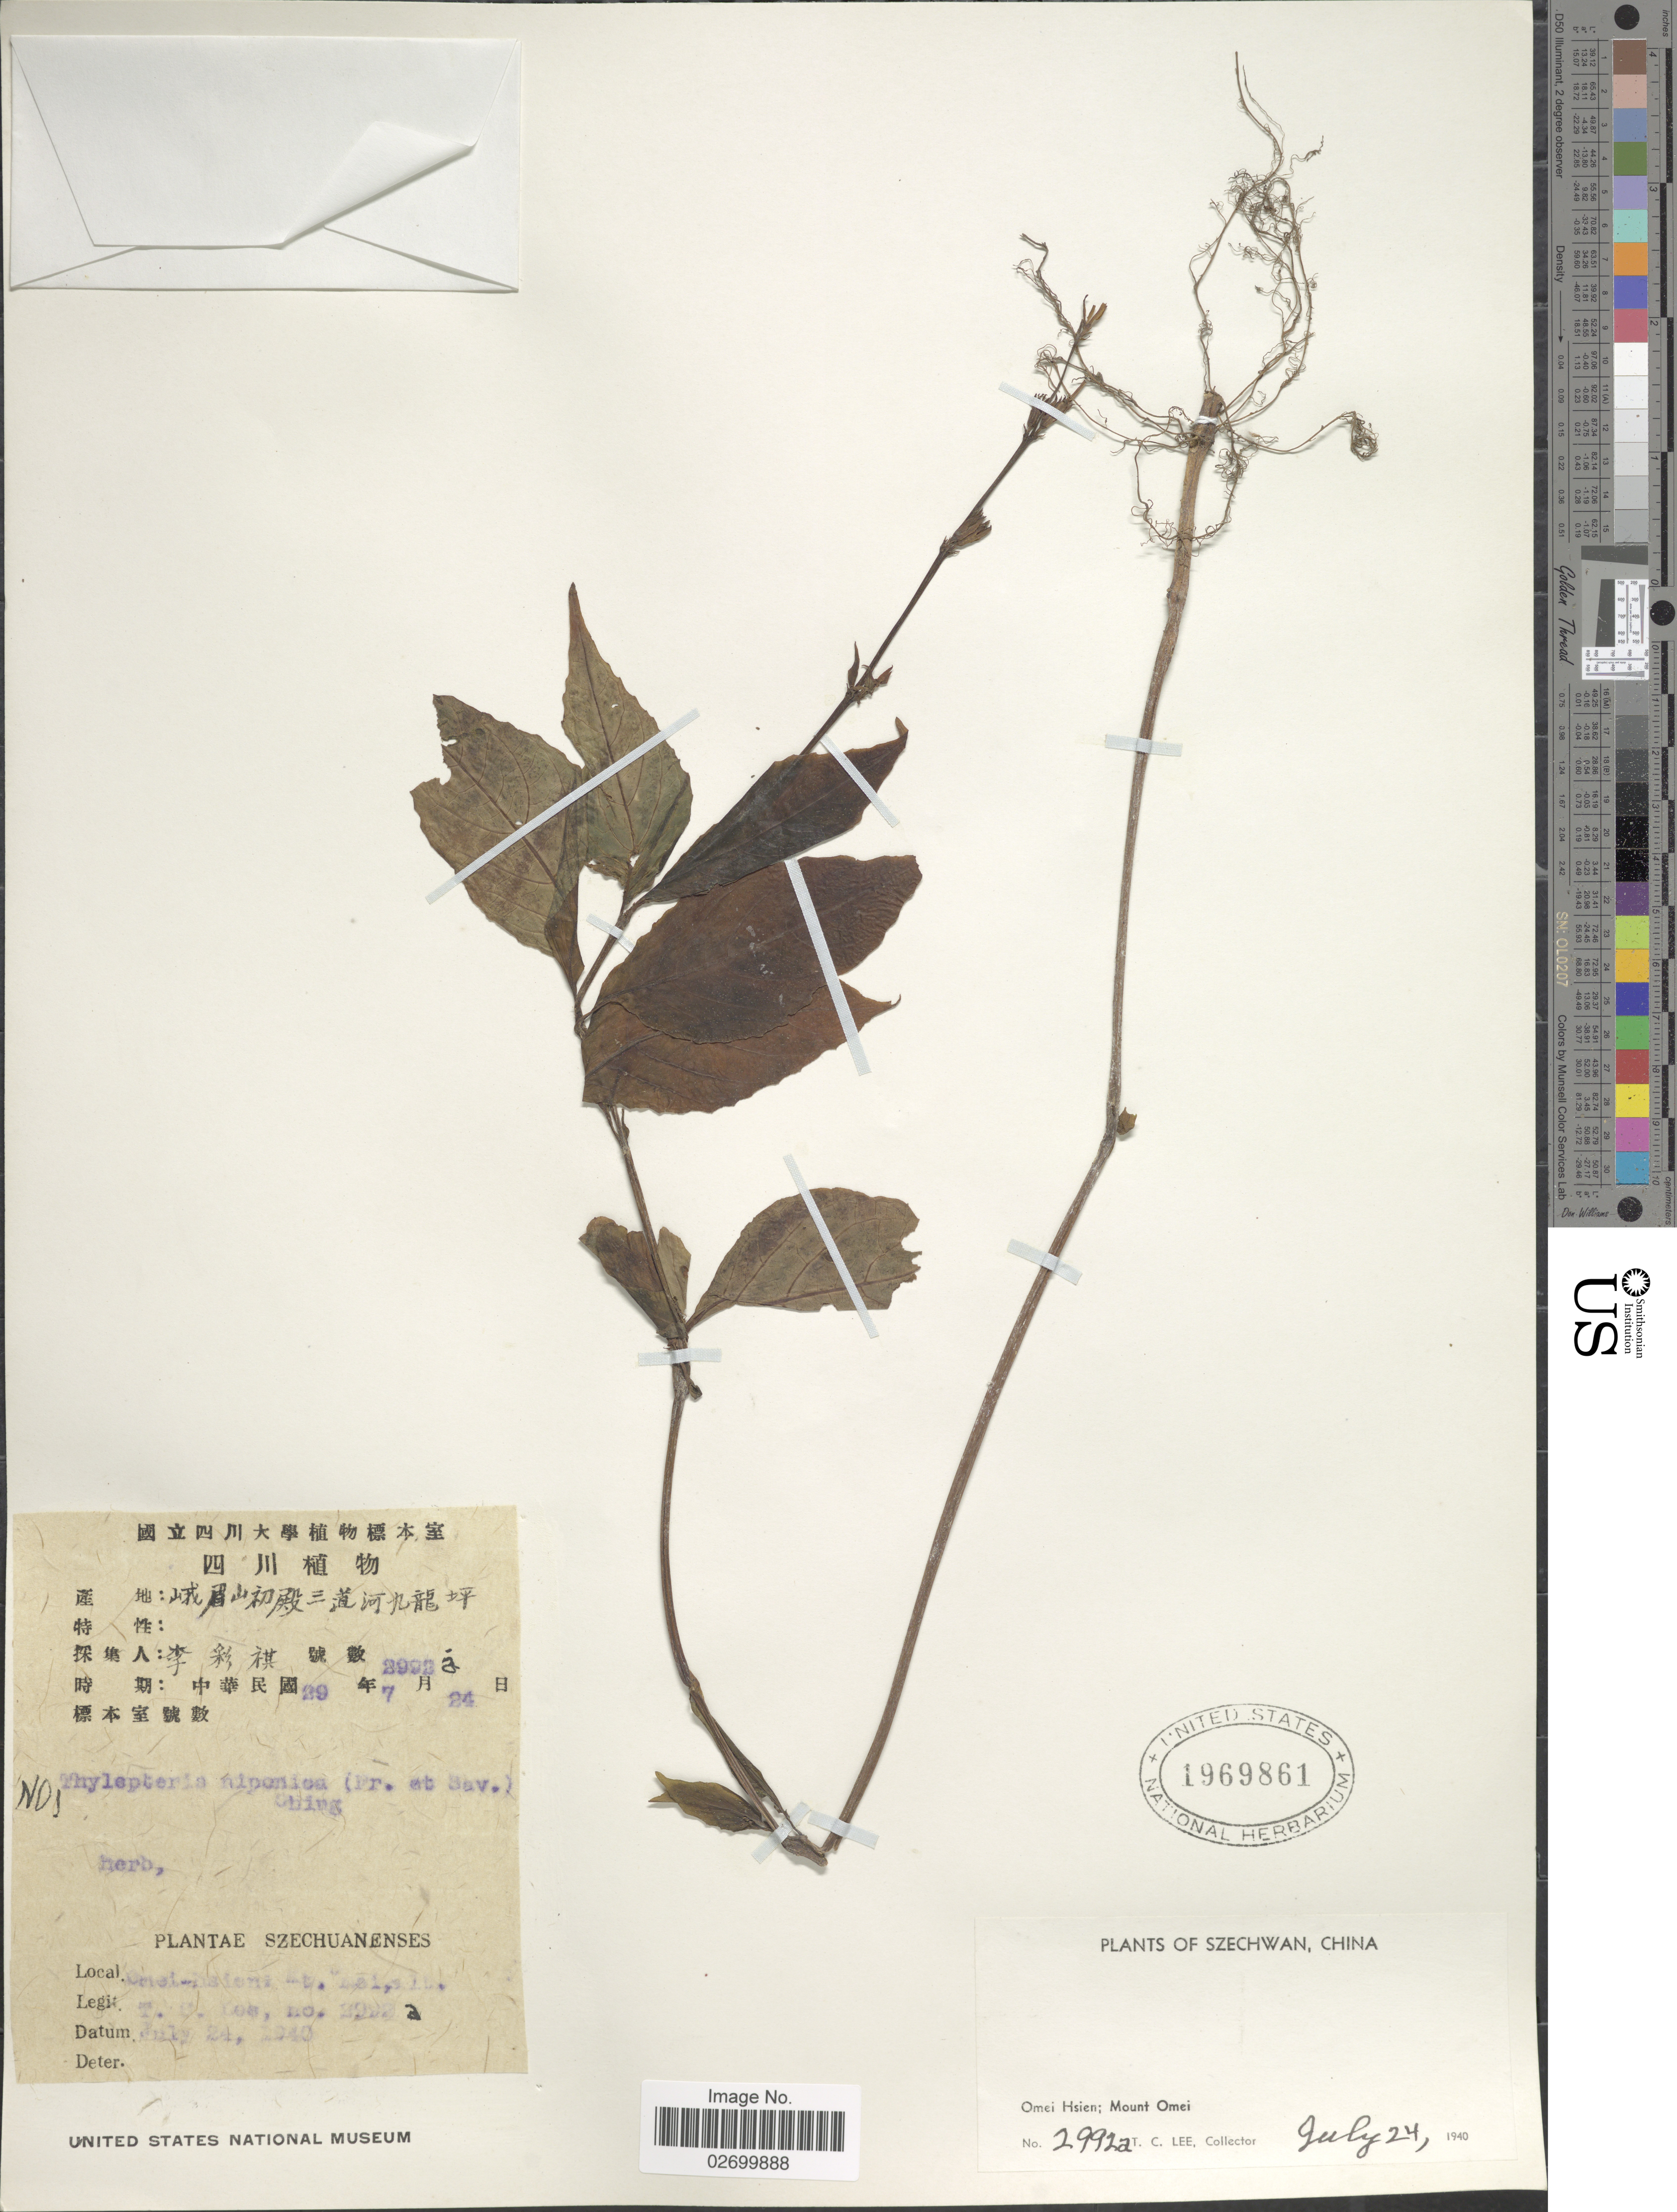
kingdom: Plantae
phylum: Tracheophyta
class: Magnoliopsida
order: Gentianales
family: Rubiaceae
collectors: T. Lee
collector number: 2992a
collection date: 1940-07-24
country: China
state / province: Sichuan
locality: Szechwan. Omei Hsien: Mount Omei.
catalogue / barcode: US 1969861